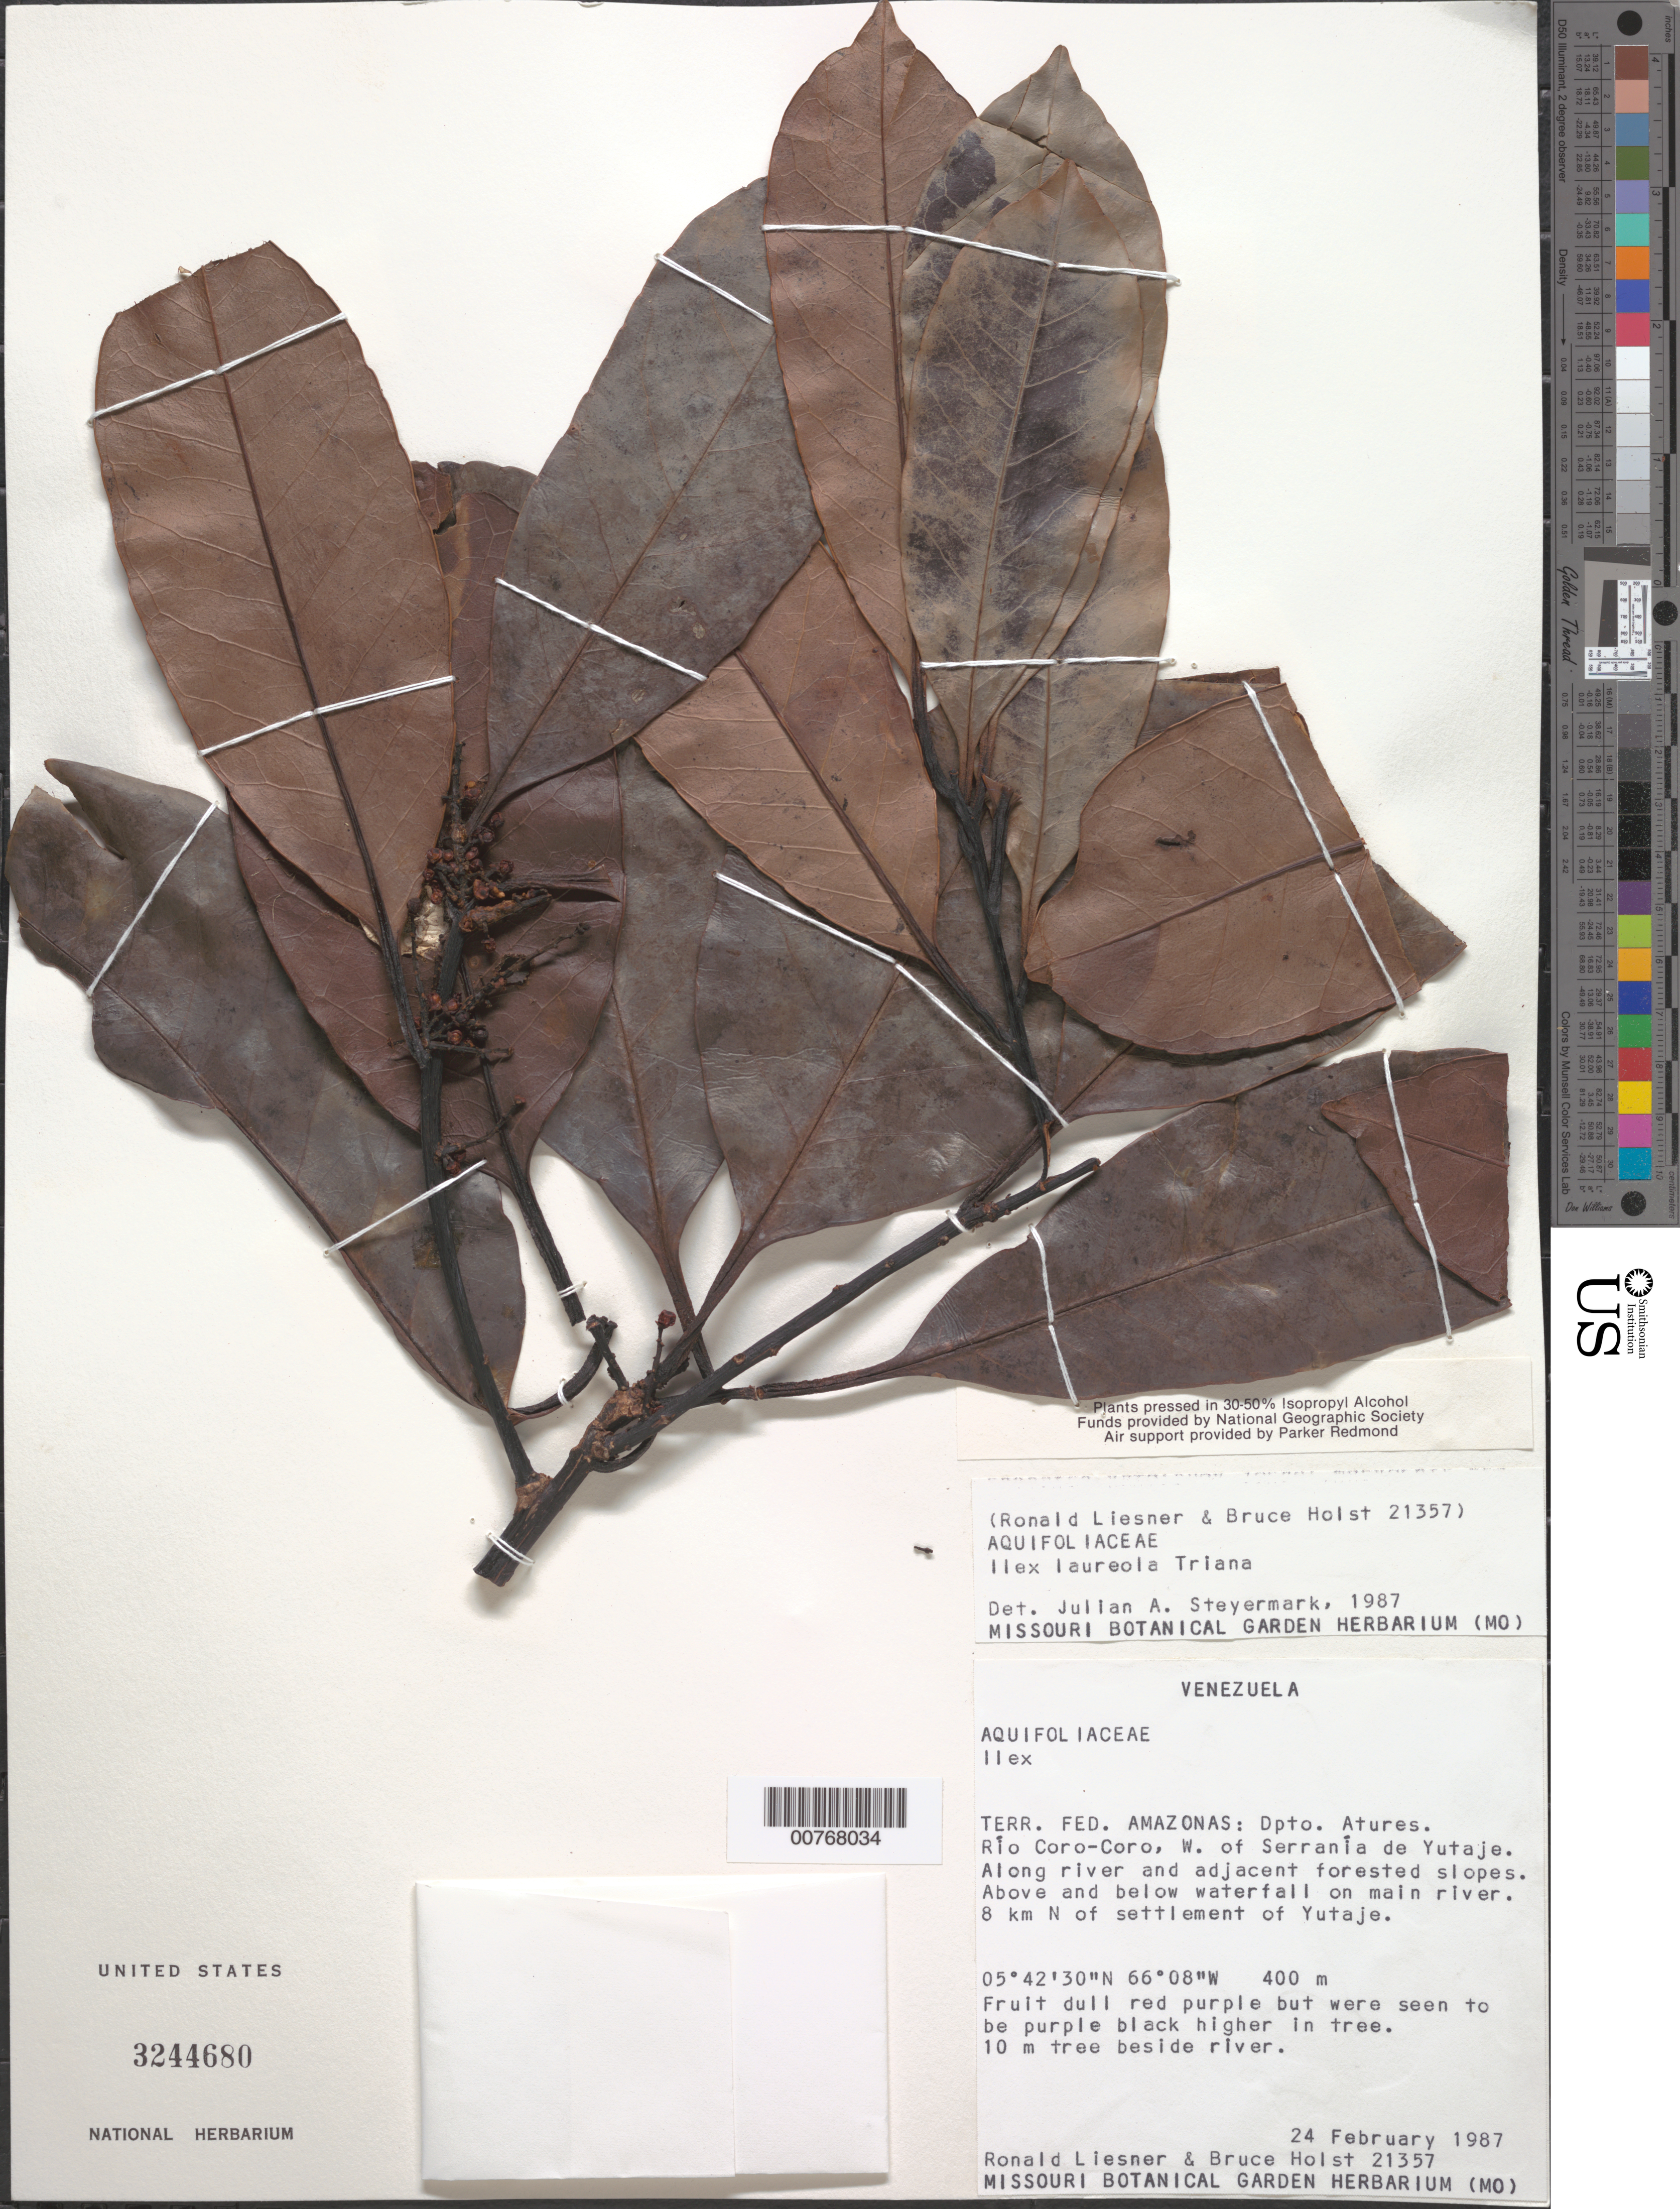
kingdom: Plantae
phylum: Tracheophyta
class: Magnoliopsida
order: Aquifoliales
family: Aquifoliaceae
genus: Ilex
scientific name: Ilex laureola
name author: Triana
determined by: Steyermark, Julian A., (VEN)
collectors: R. L. Liesner & B. Holst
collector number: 21357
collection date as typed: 24-Feb-87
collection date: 1987-02-24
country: Venezuela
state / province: Amazonas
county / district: Atures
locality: Río Coro-Coro, W of Serrania de Yutajé, 8 km N of settlement of Yutajé, above and below waterfall on main river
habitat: Along river and adjacent forested slopes, beside river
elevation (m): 400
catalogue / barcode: US 3244680